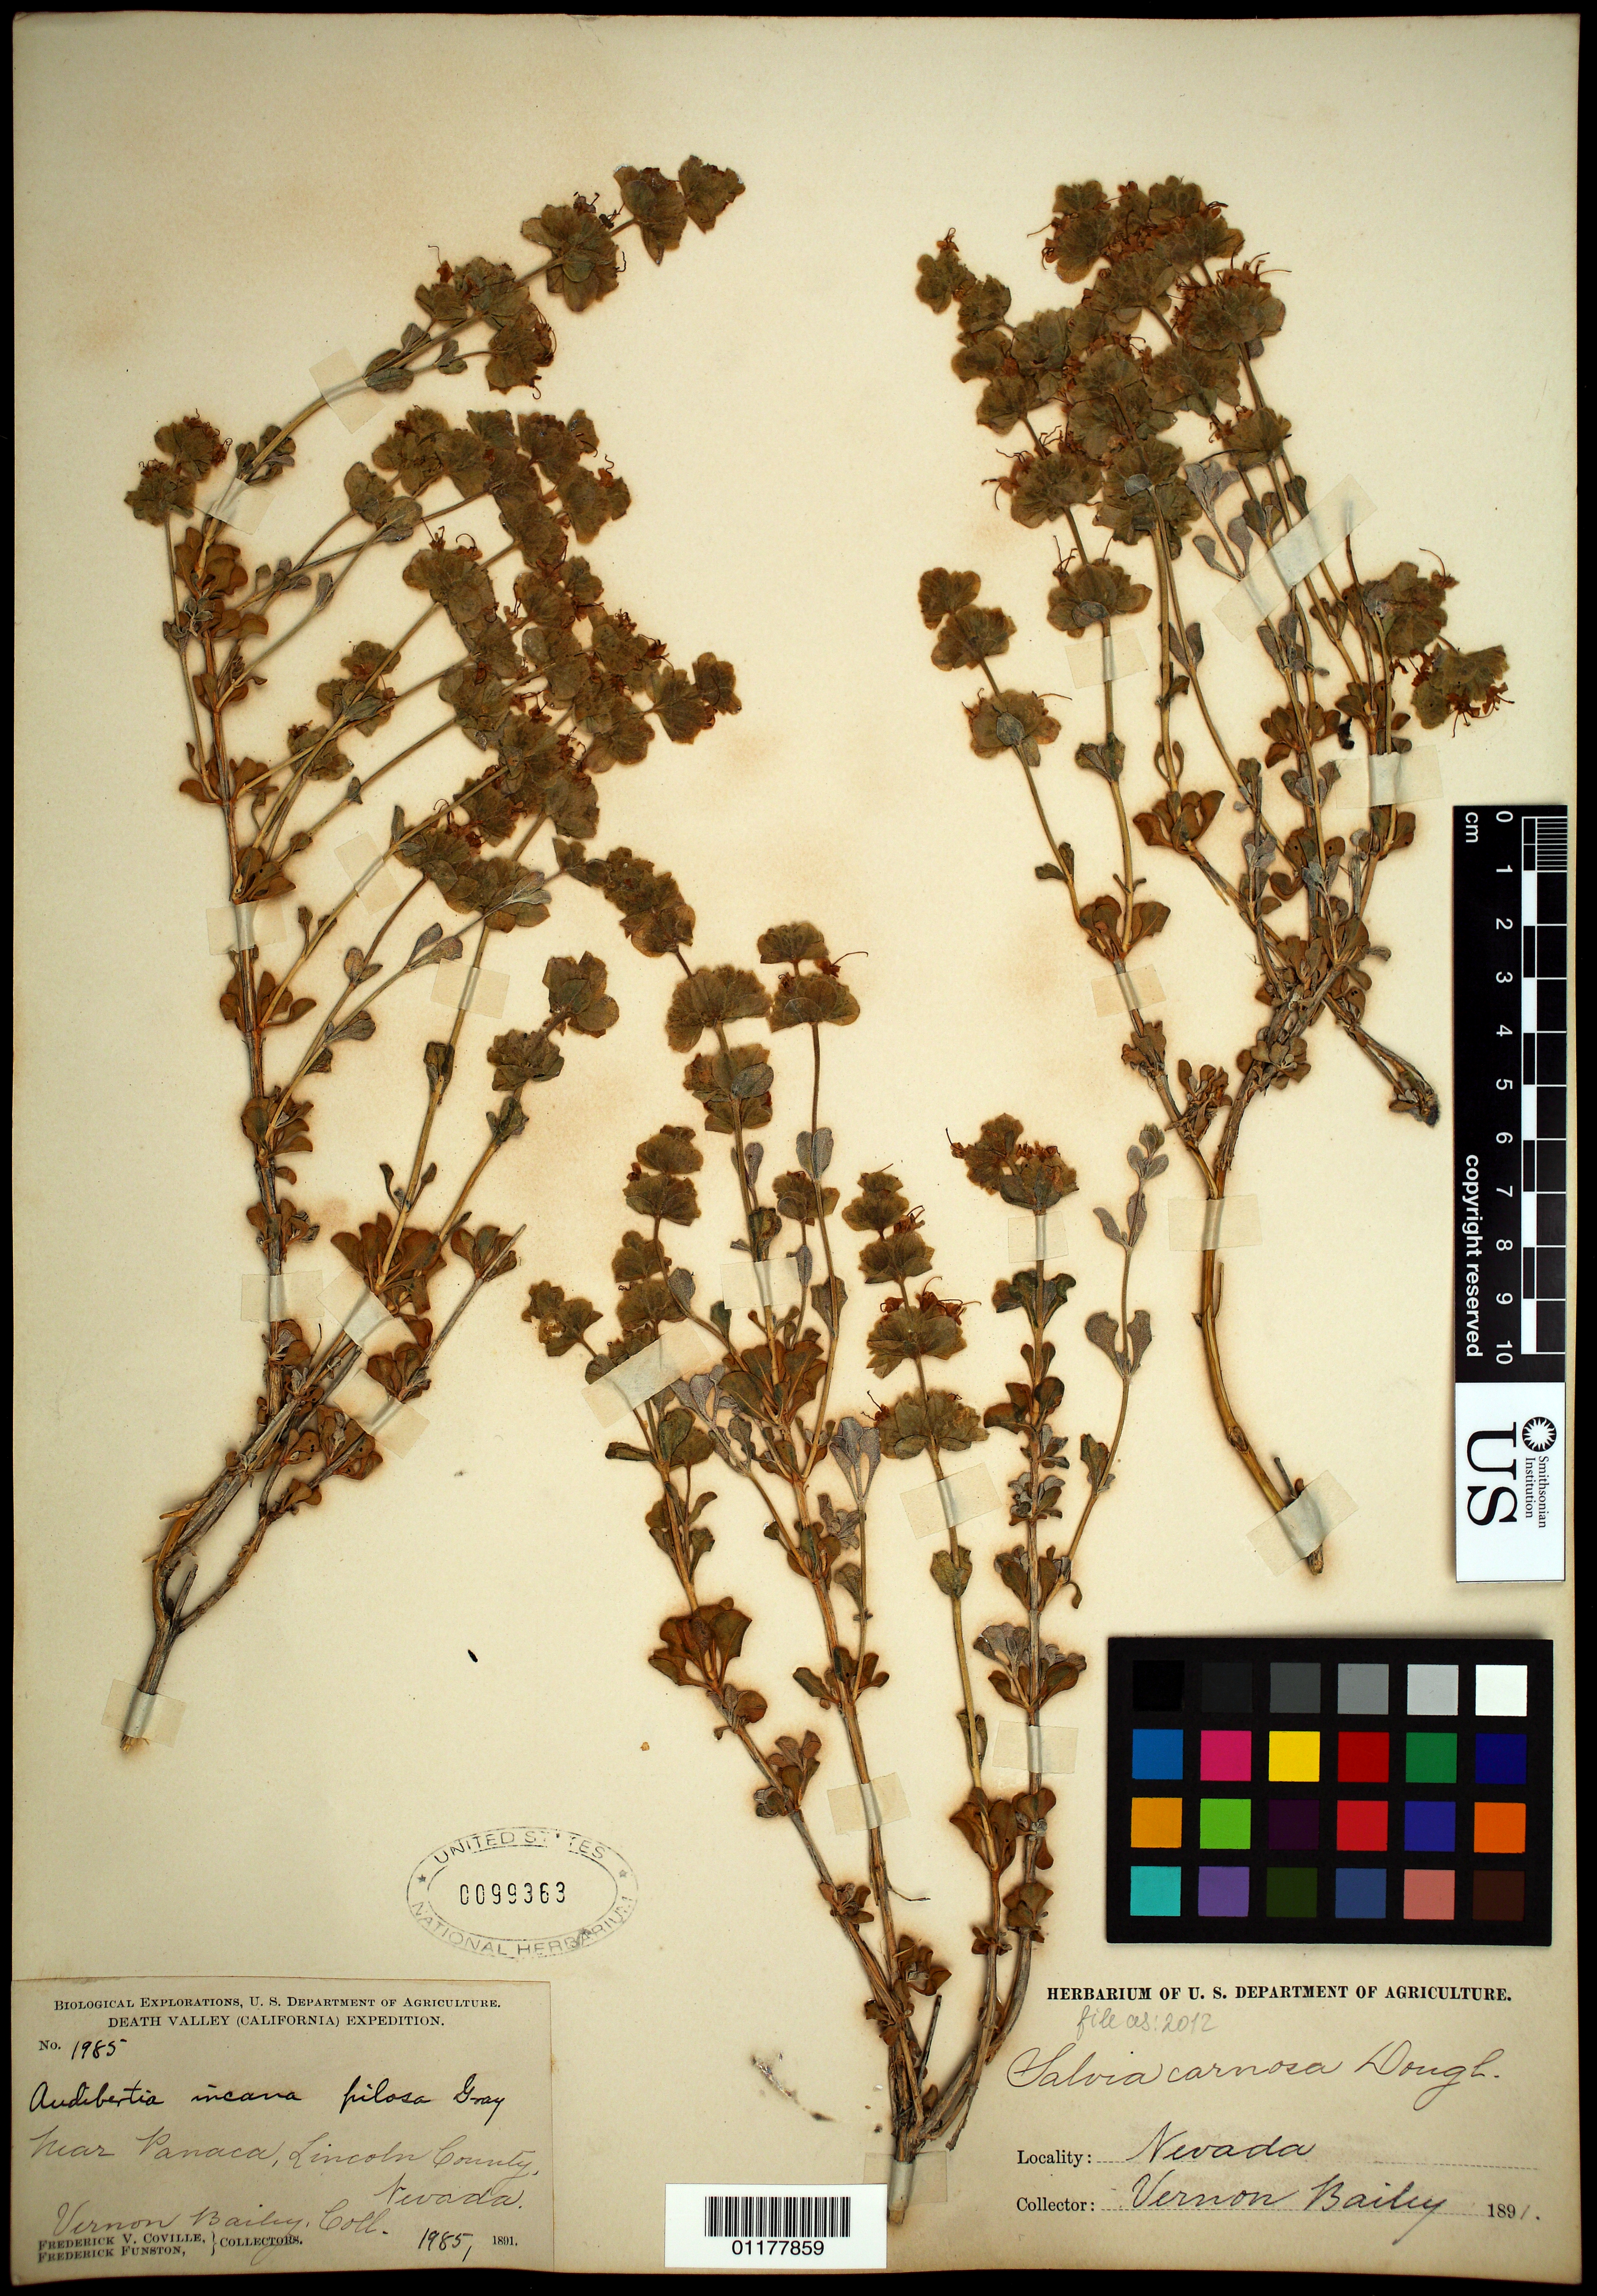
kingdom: Plantae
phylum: Tracheophyta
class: Magnoliopsida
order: Lamiales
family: Lamiaceae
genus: Salvia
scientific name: Salvia carnosa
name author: Douglas ex Greene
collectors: V. O. Bailey, F. V. Coville & F. Funston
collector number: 1985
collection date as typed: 1891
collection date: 1891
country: United States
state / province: Nevada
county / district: Lincoln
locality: near Panaca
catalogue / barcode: US 99363